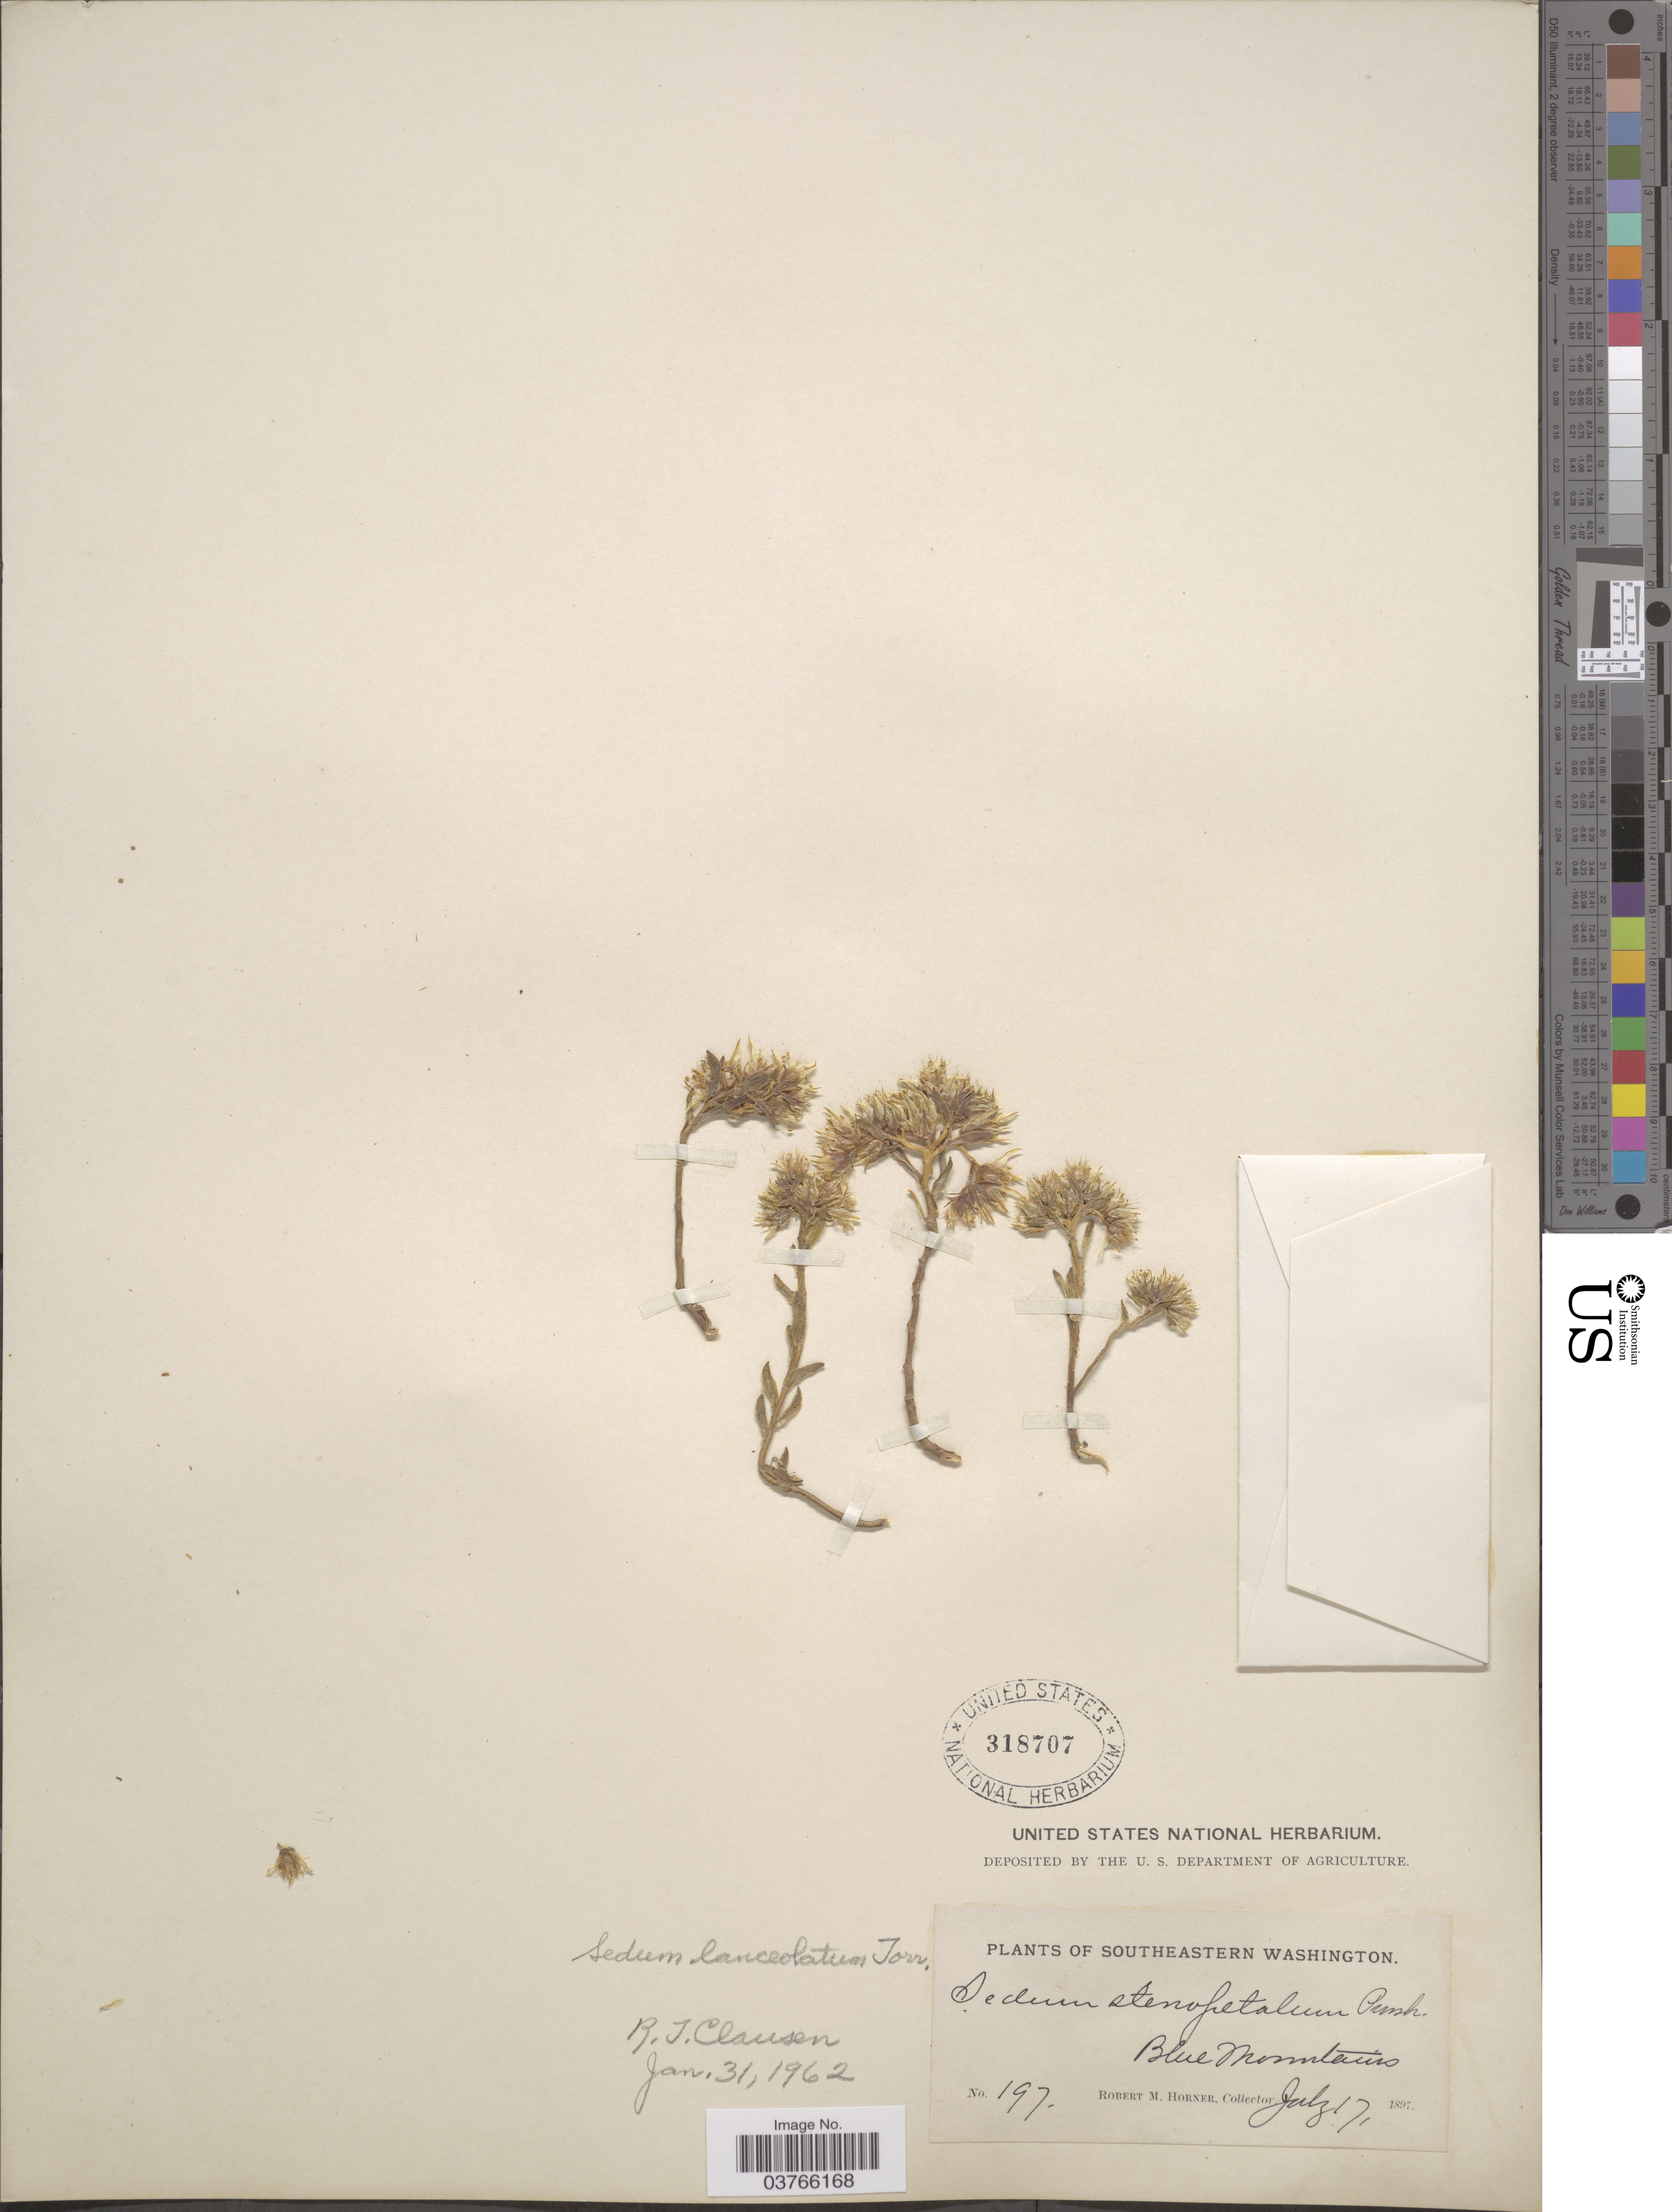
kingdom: Plantae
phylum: Tracheophyta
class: Magnoliopsida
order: Saxifragales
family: Crassulaceae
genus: Sedum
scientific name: Sedum lanceolatum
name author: Torr.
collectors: R. Horner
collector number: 197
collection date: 1897-07-17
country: United States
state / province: Washington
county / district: Clallam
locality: Southeastern Washington. Blue Mountains.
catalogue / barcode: US 318707